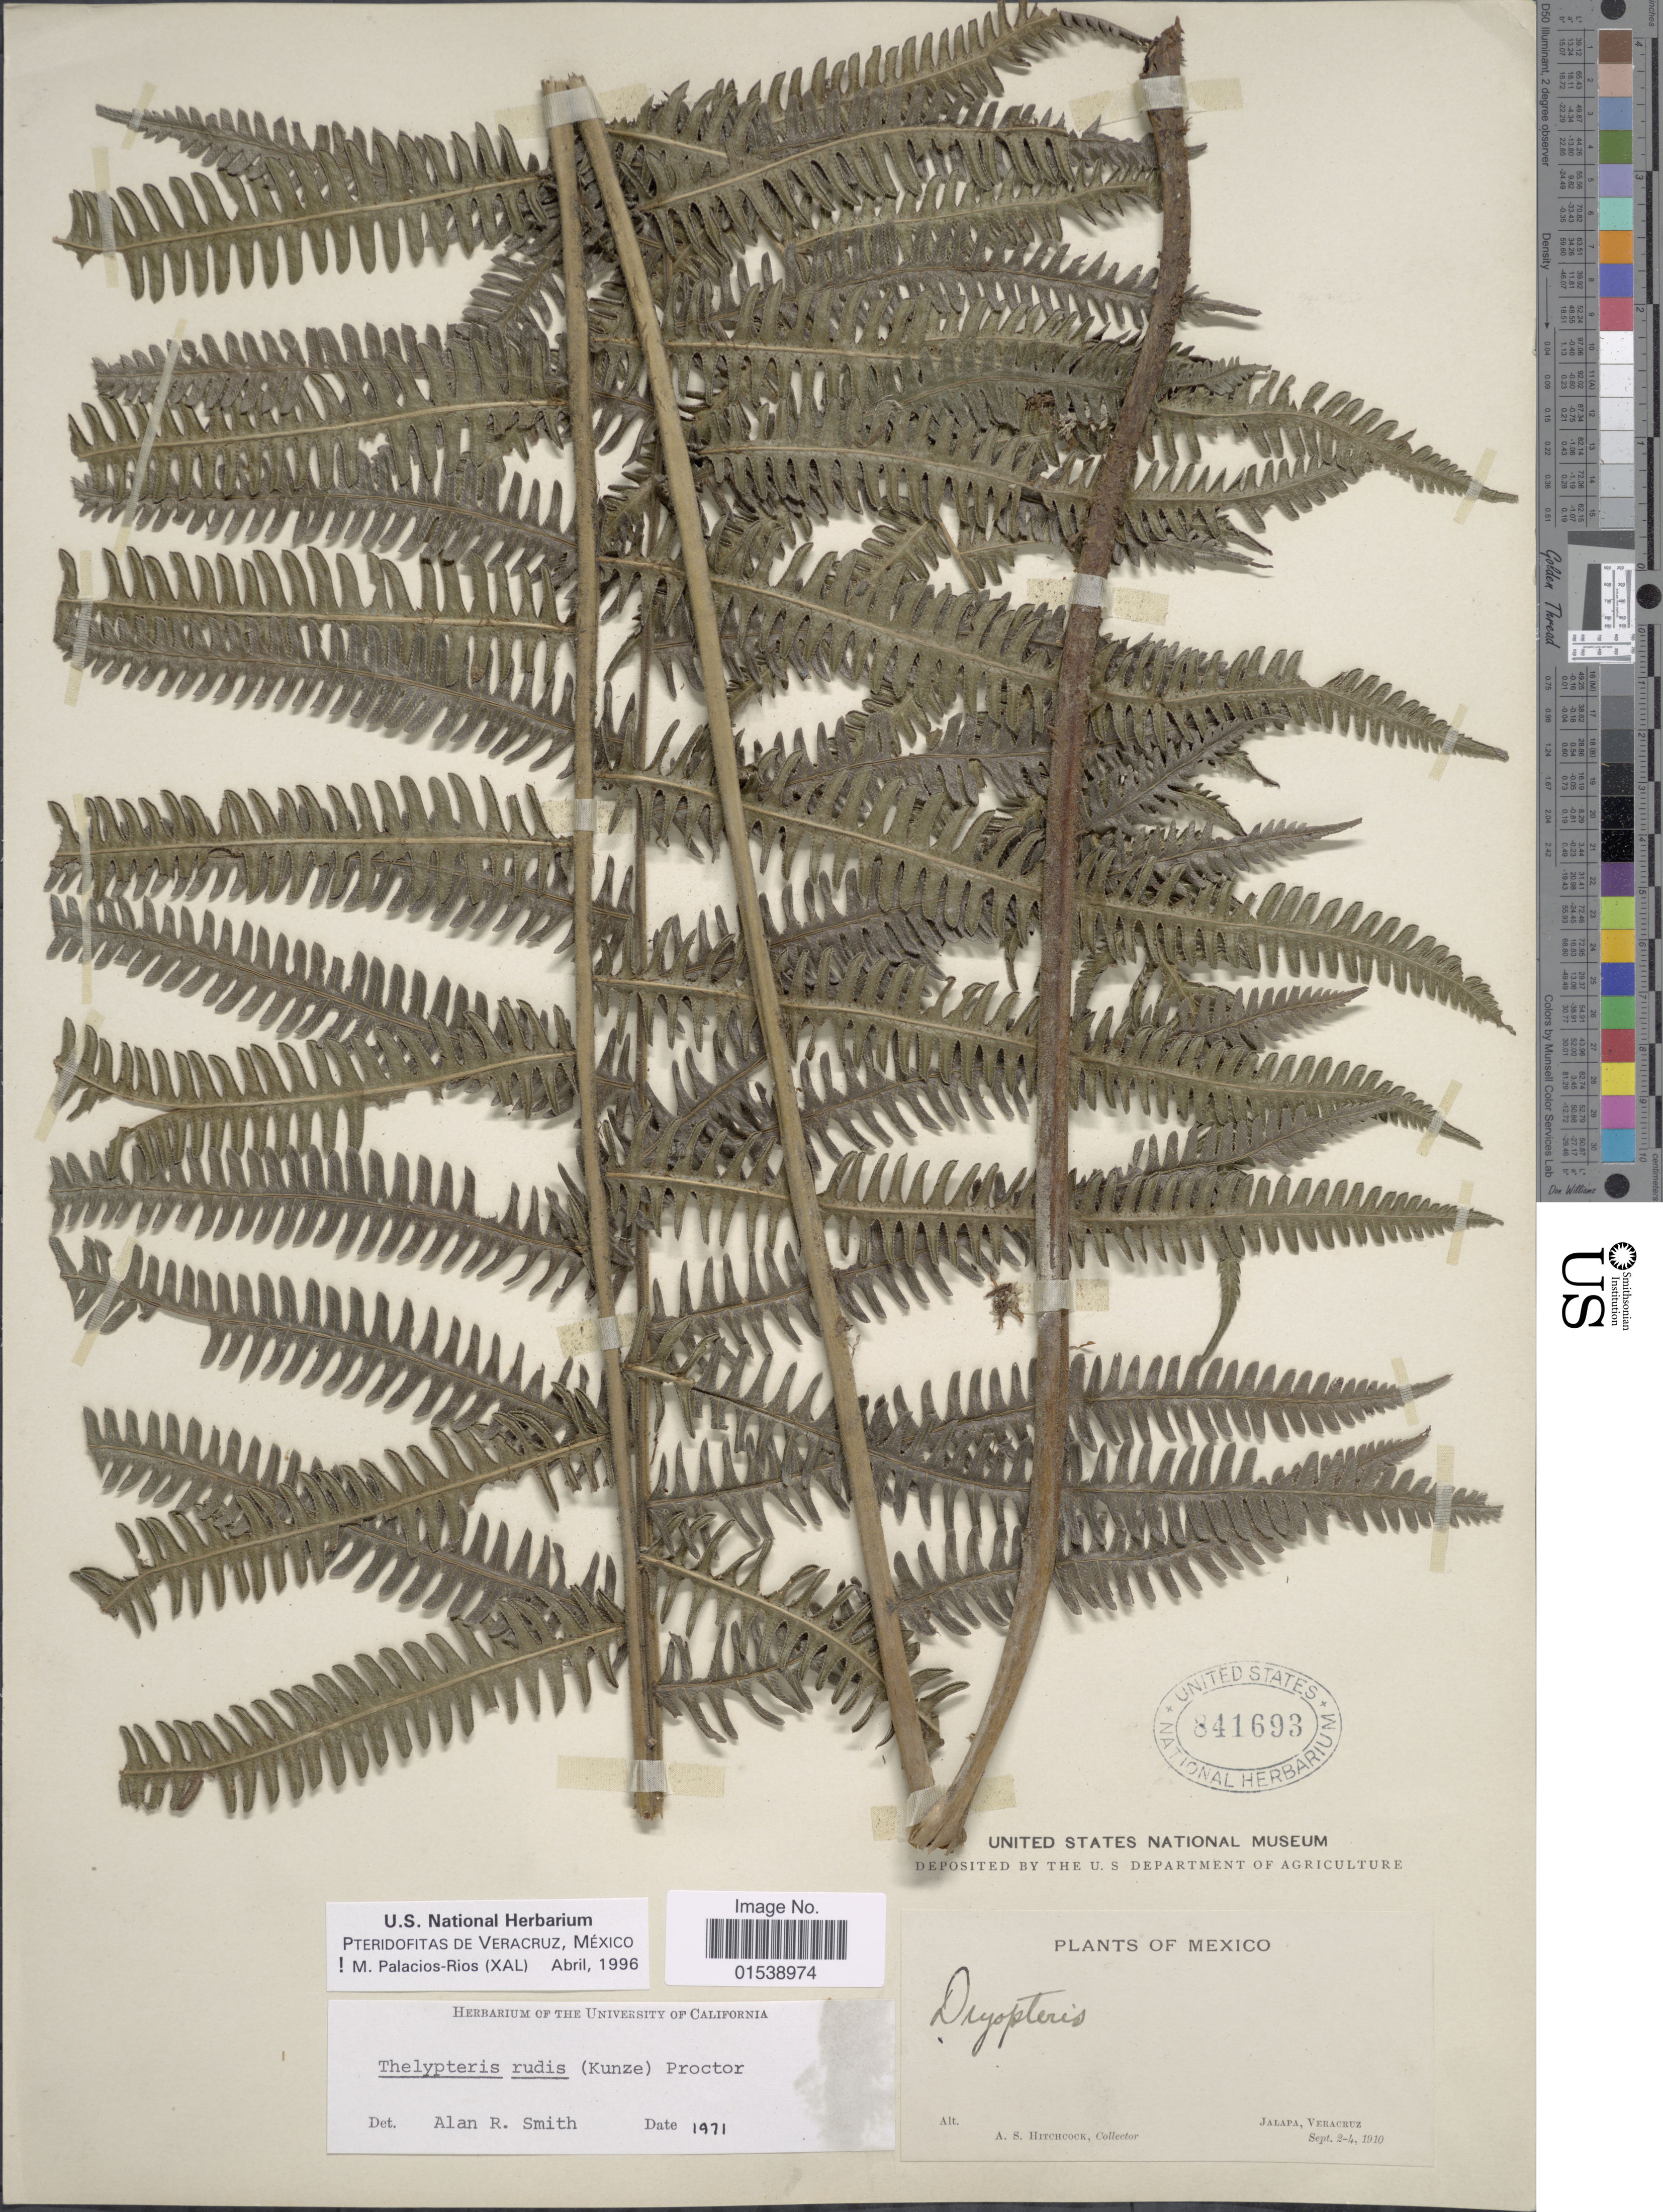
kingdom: Plantae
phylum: Tracheophyta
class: Polypodiopsida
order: Polypodiales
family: Thelypteridaceae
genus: Amauropelta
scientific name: Amauropelta rudis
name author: (Kunze) Pic. Serm.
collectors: A. S. Hitchcock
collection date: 1910-09-02/1910-09-04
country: Mexico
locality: Jalapa, Veracruz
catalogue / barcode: US 841693